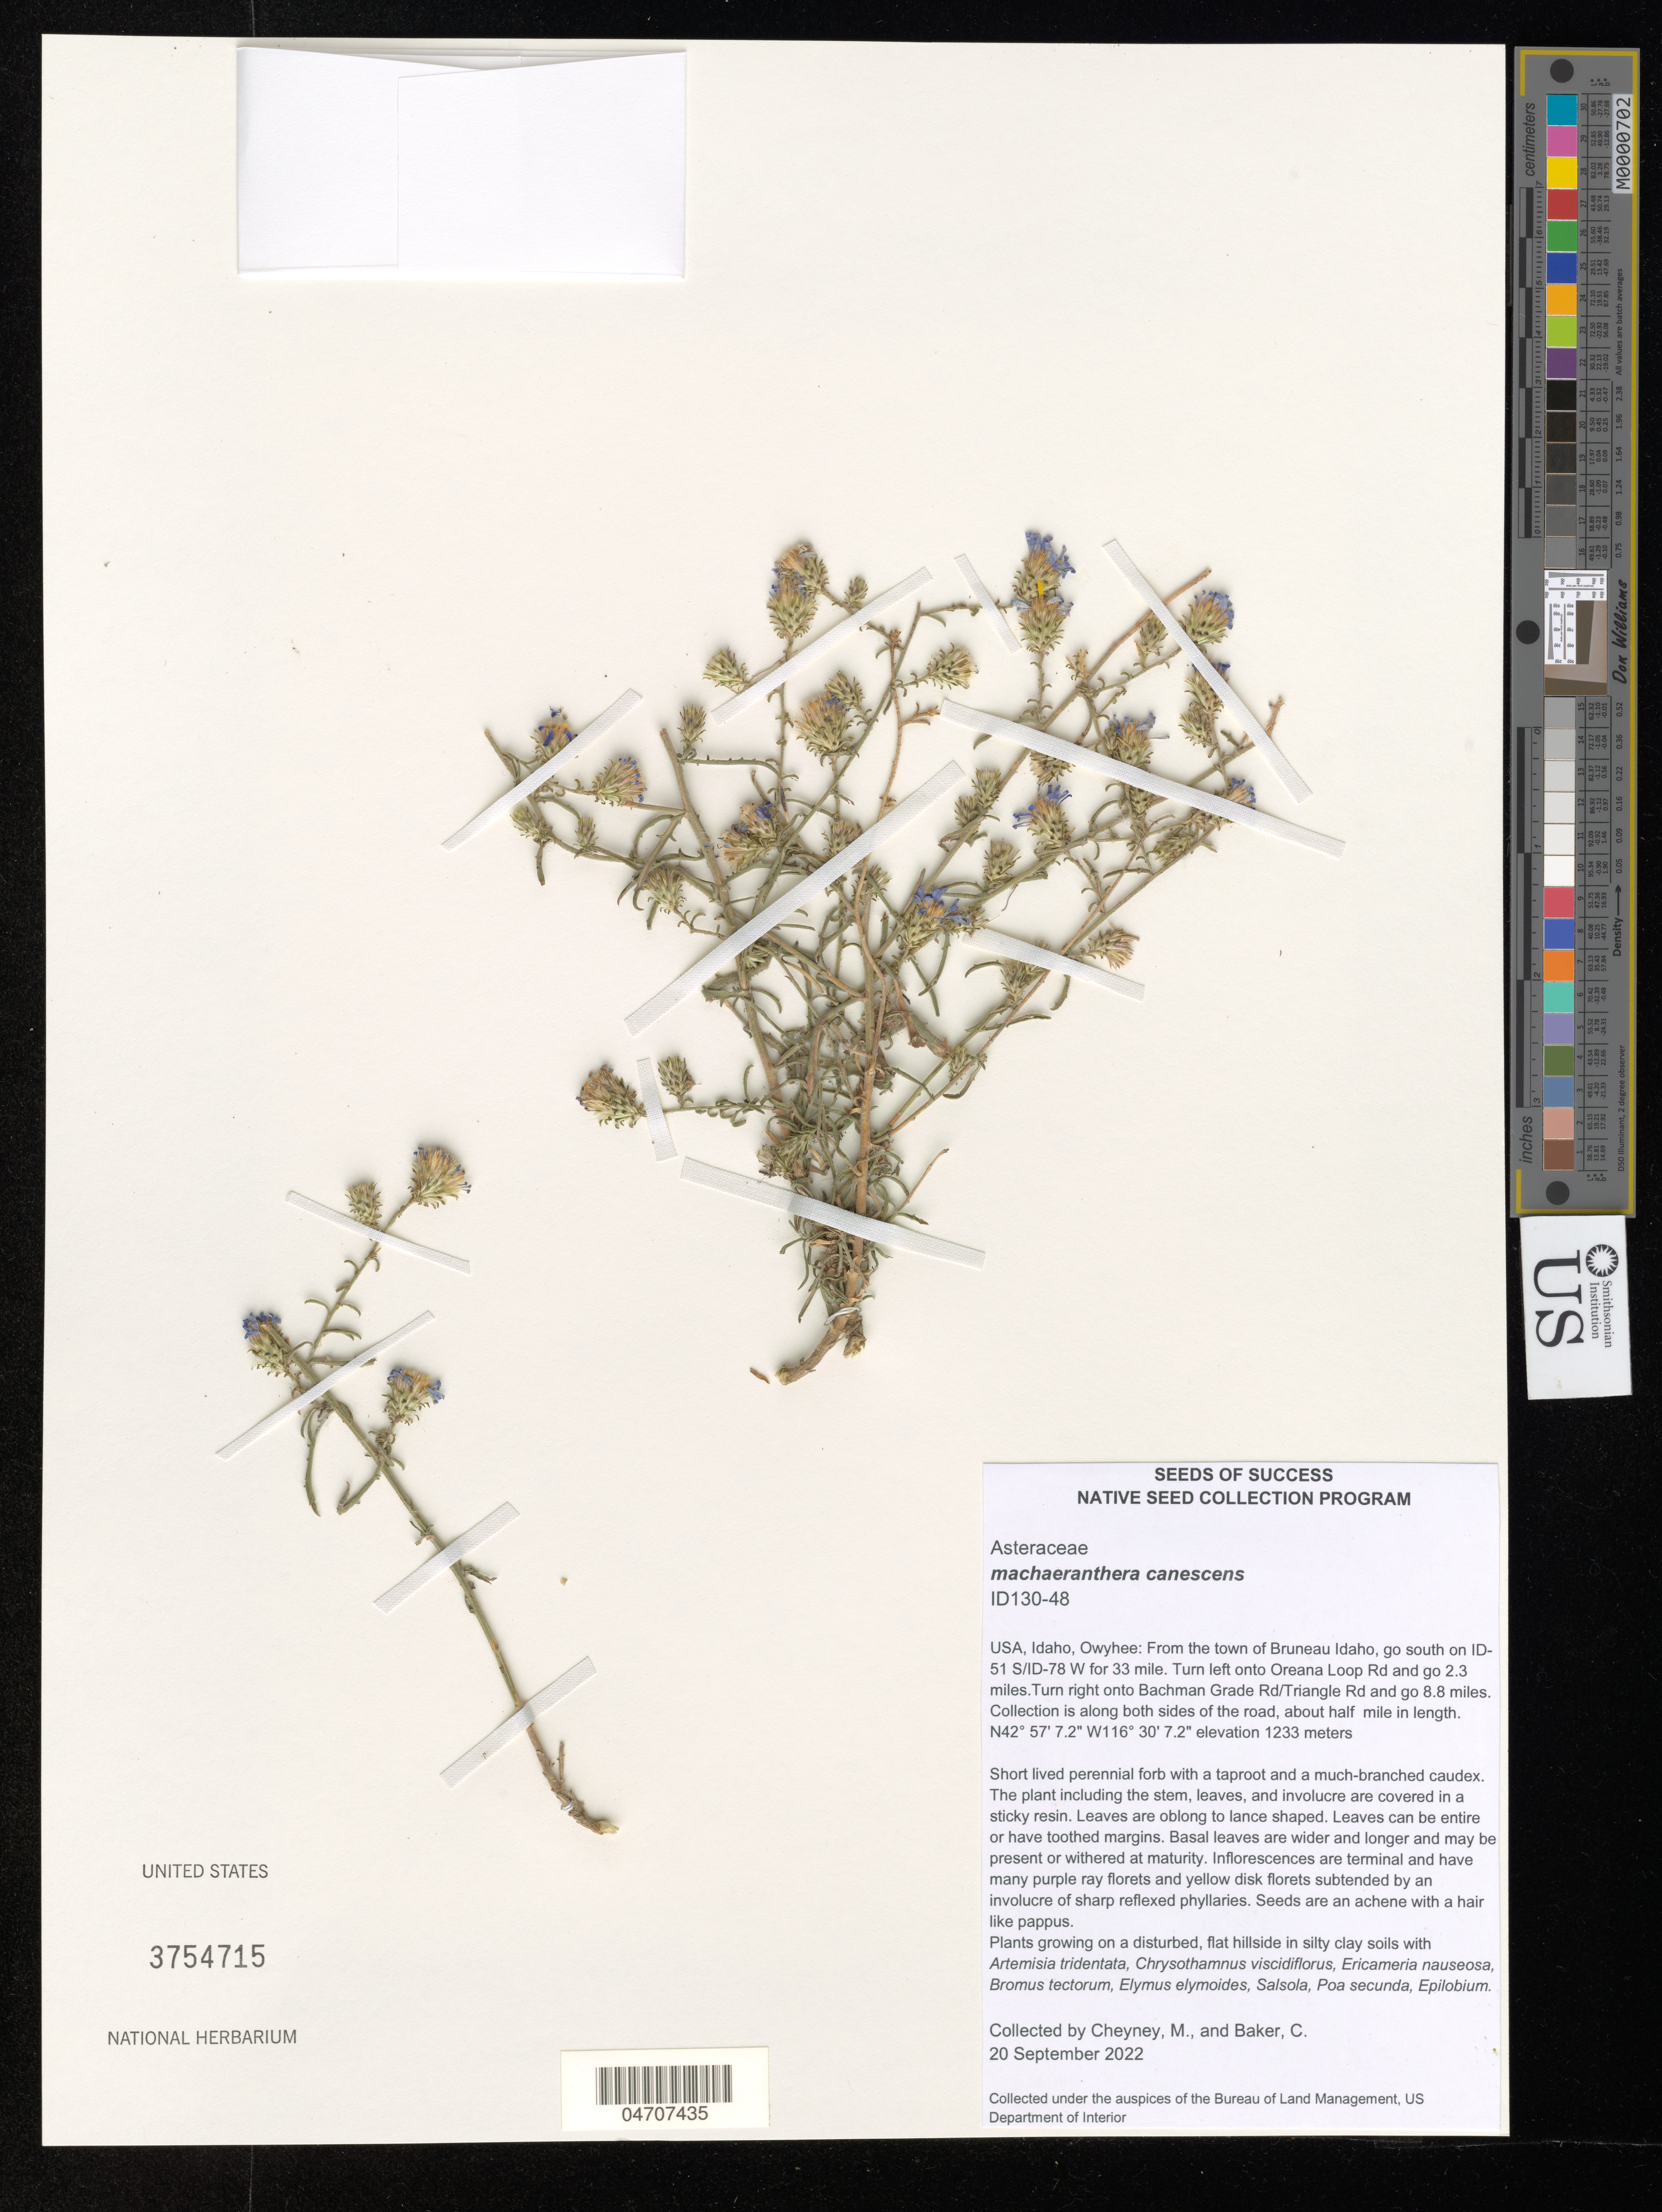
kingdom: Plantae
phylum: Tracheophyta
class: Magnoliopsida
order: Asterales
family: Asteraceae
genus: Machaeranthera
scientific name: Machaeranthera canescens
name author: (Pursh) A. Gray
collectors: M. Cheyney & C. Baker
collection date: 2022-09-20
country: United States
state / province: Idaho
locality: Owyhee: From the town of Bruneau Idaho, go south on ID-51 S/ID-78 W for 33 mile. Turn left onto Oreana Loop Rd and go 2.3 miles. Turn right onto Bachman Grade Rd/Triangle Rd and go 8.8 miles. Collection is along both sides of the road, about half mile in length.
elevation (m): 1233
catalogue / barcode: US 3754715